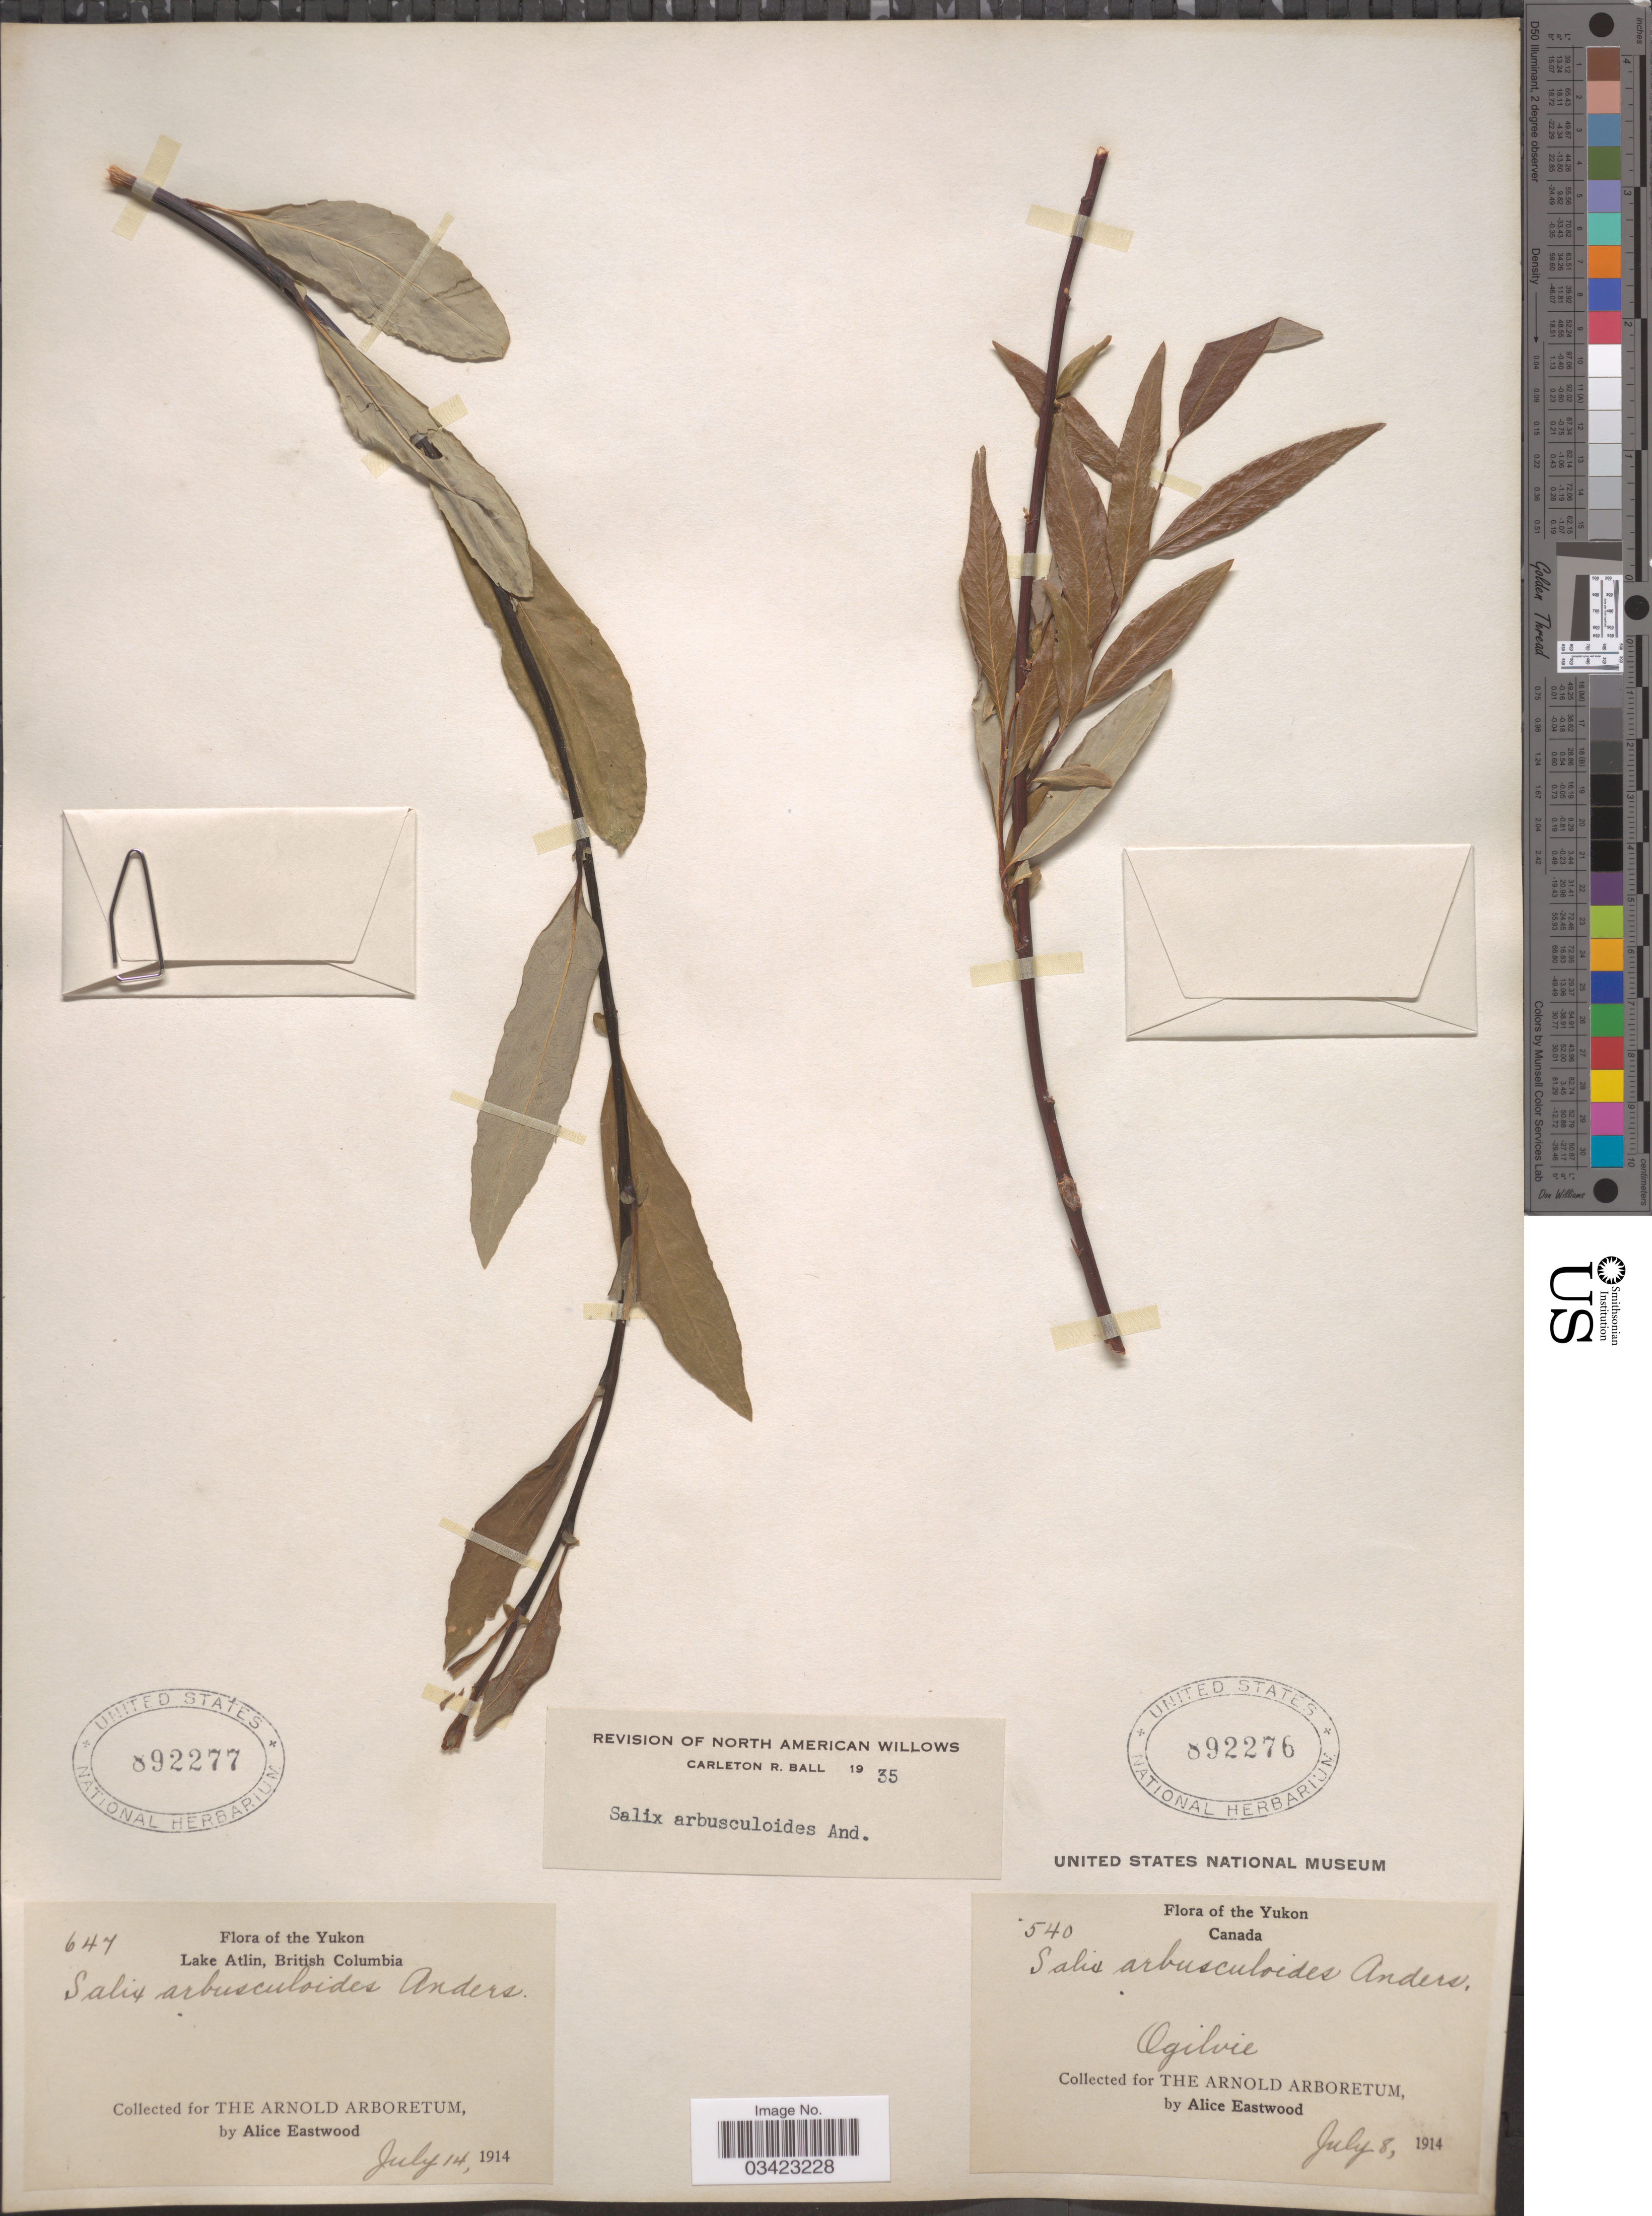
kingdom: Plantae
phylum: Tracheophyta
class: Magnoliopsida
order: Malpighiales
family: Salicaceae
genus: Salix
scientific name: Salix arbusculoides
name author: Andersson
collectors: A. Eastwood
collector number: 647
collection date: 1914-07-14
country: Canada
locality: The Yukon. Lake Atlin, British Columbia.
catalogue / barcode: US 892277